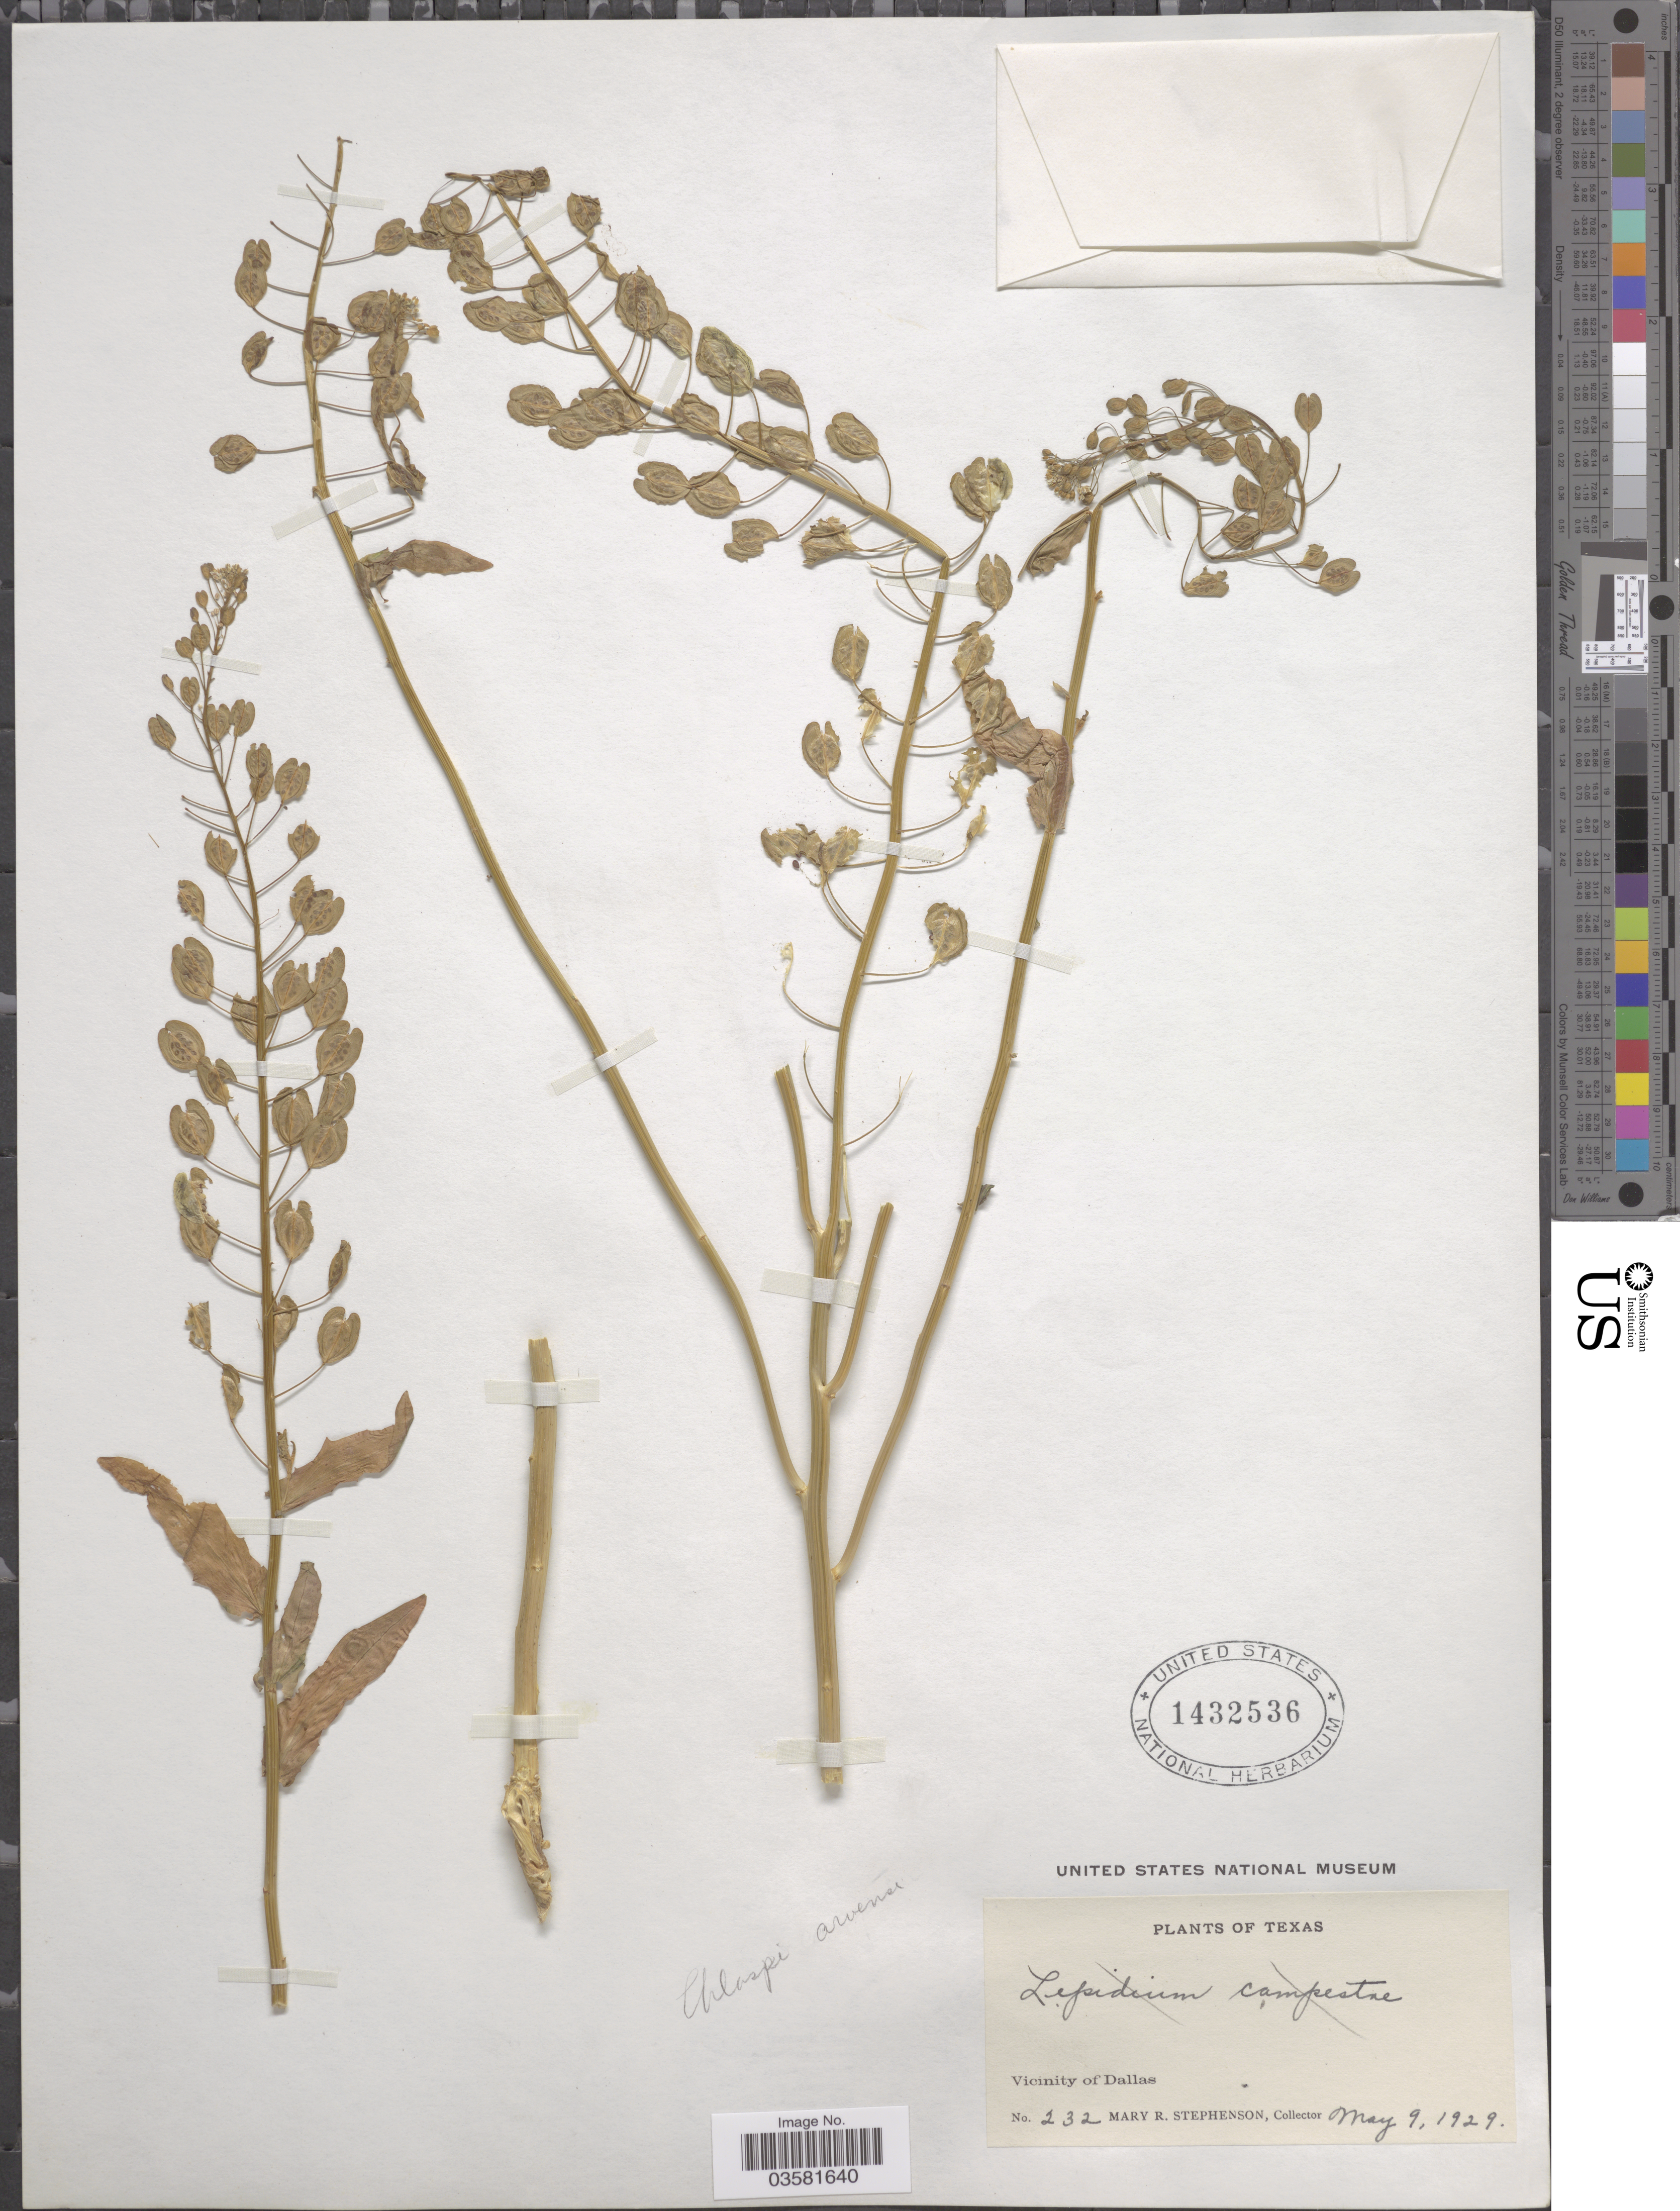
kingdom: Plantae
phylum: Tracheophyta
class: Magnoliopsida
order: Brassicales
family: Brassicaceae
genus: Thlaspi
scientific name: Thlaspi arvense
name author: L.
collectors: M. Stephenson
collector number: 232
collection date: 1929-05-09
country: United States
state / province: Texas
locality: Vicinity of Dallas.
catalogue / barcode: US 1432536